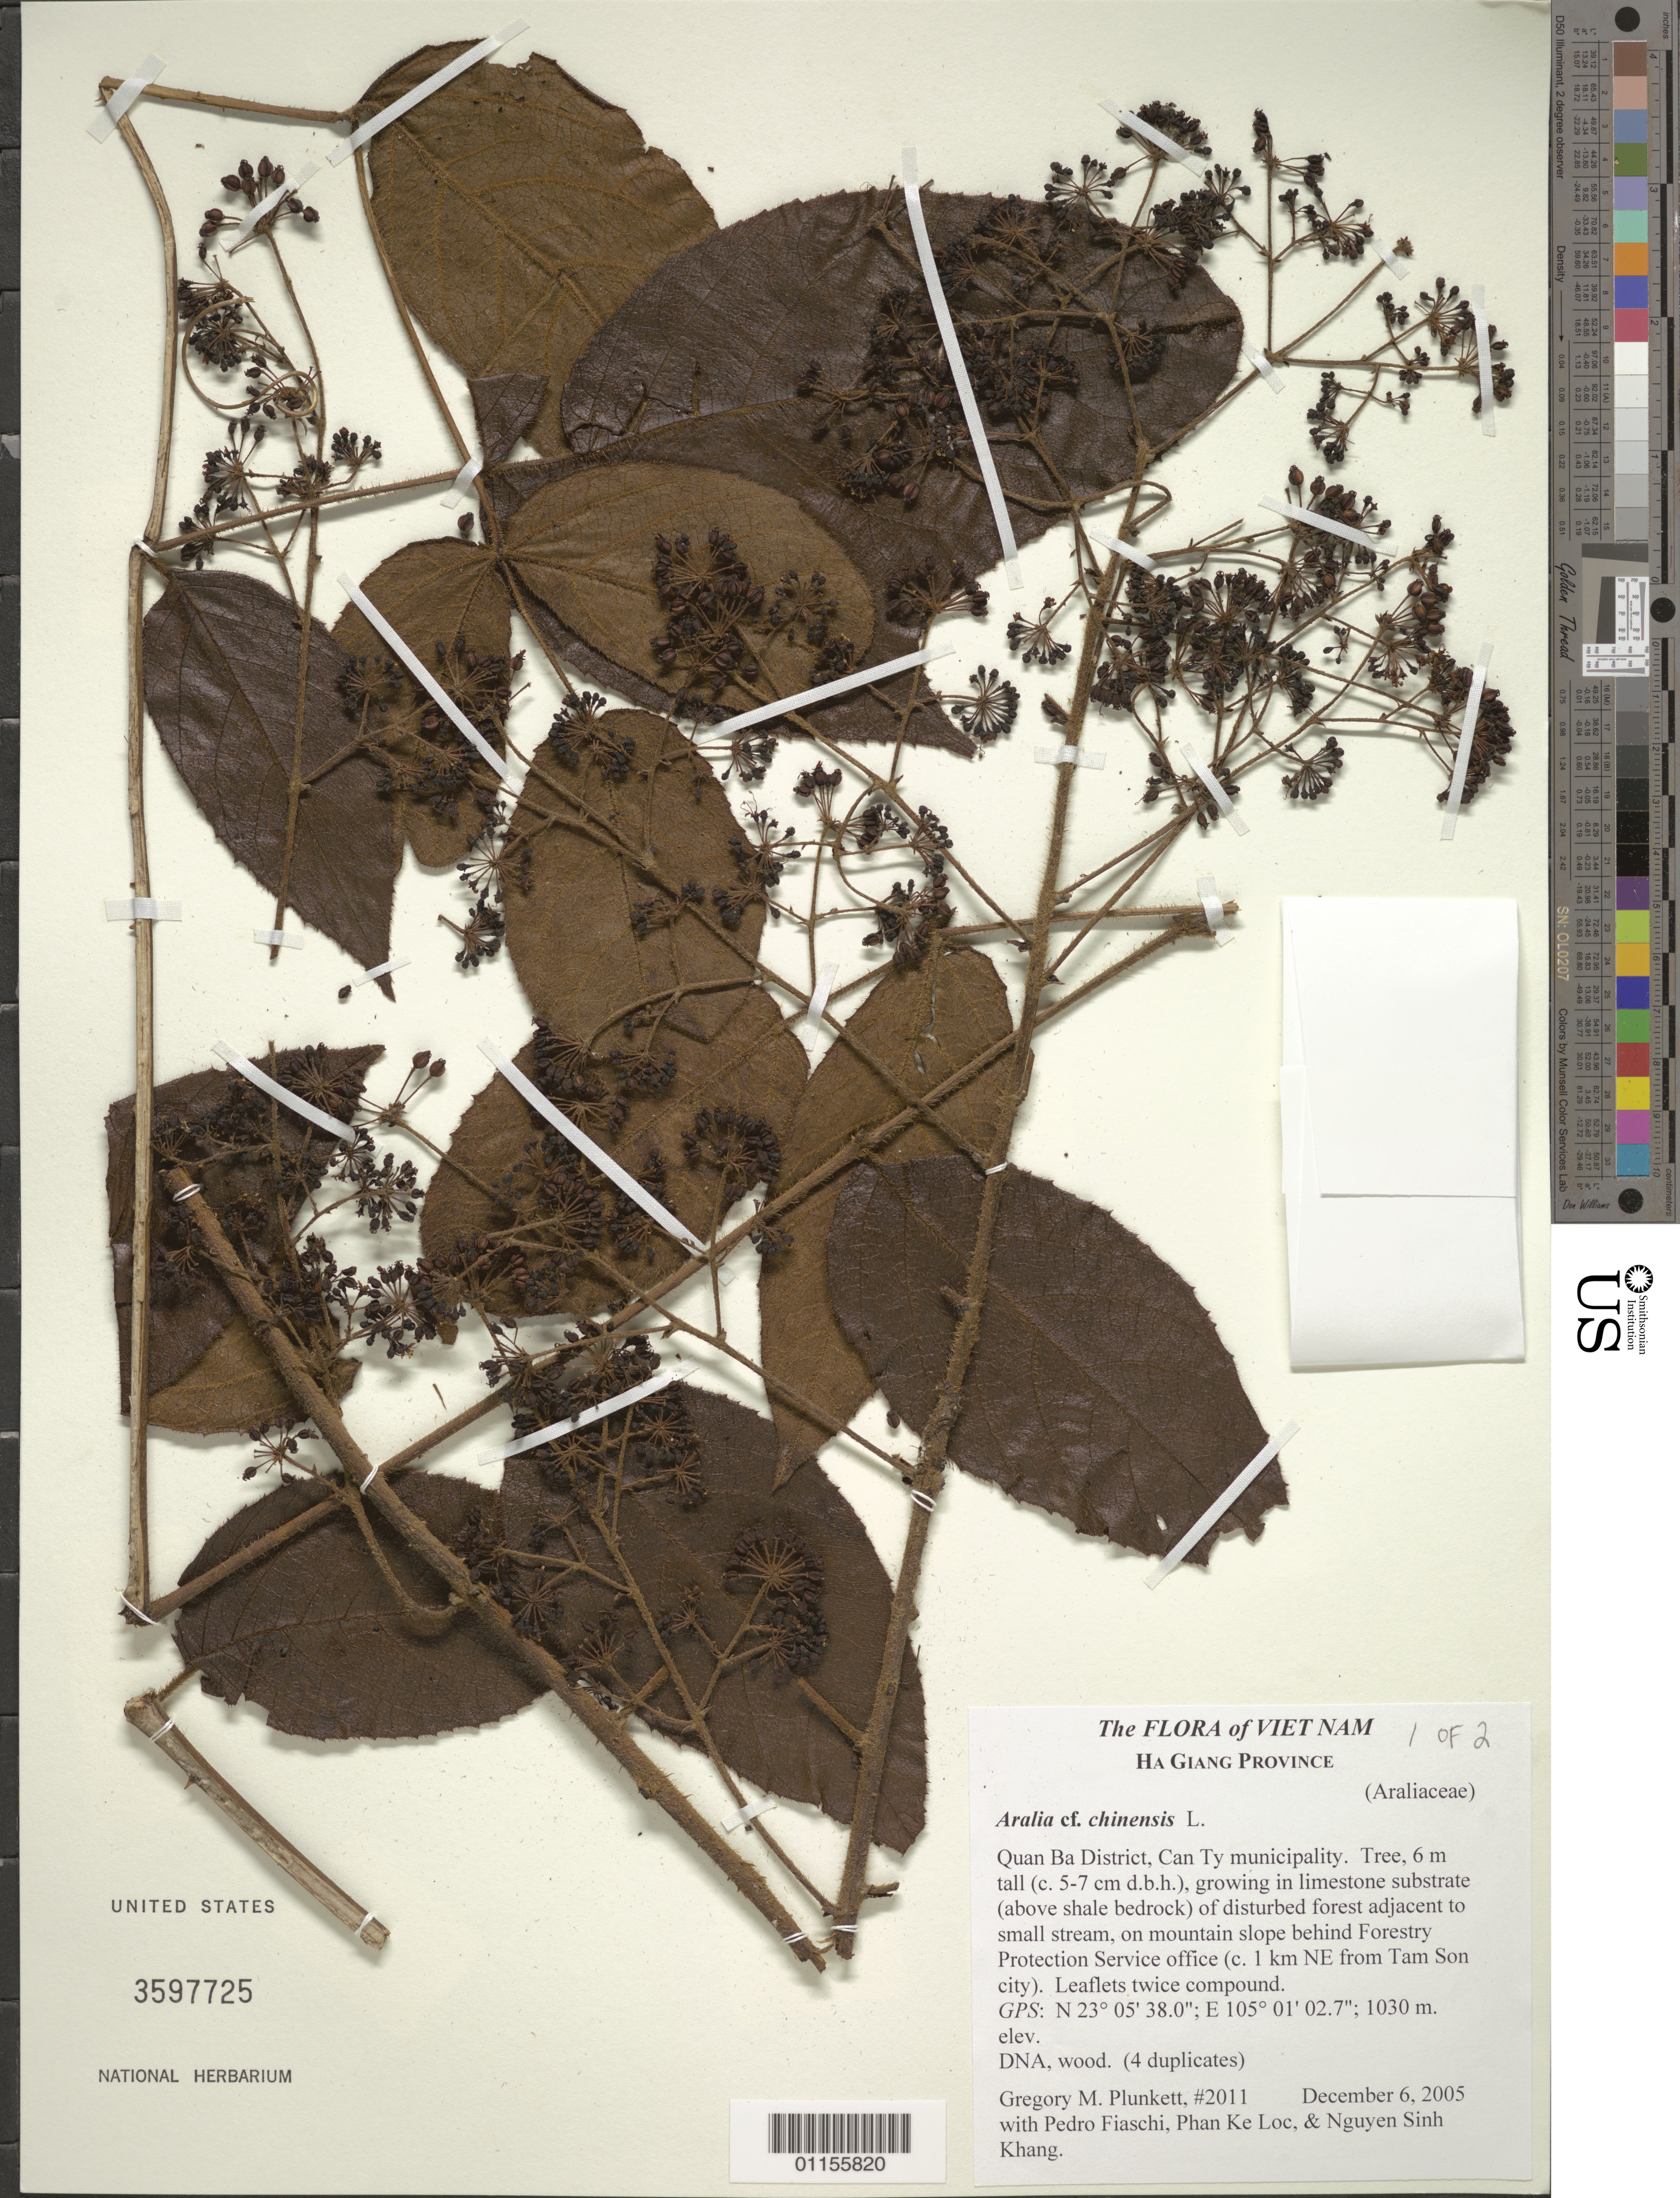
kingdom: Plantae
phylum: Tracheophyta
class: Magnoliopsida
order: Apiales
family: Araliaceae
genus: Aralia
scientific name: Aralia cf. chinensis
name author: L.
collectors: G. M. Plunkett, P. Fiaschi, P. K. Lôc & N. Khang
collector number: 2011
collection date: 2005-12-06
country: Vietnam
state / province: Hà Giang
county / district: Quang Ba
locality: Can Ty municipality. Bihind Foresty Protection Service office.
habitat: Tree growing in limestone substrate of disturbed forest adjacent to small stream, on mountain slope.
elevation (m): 1030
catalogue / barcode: US 3597725